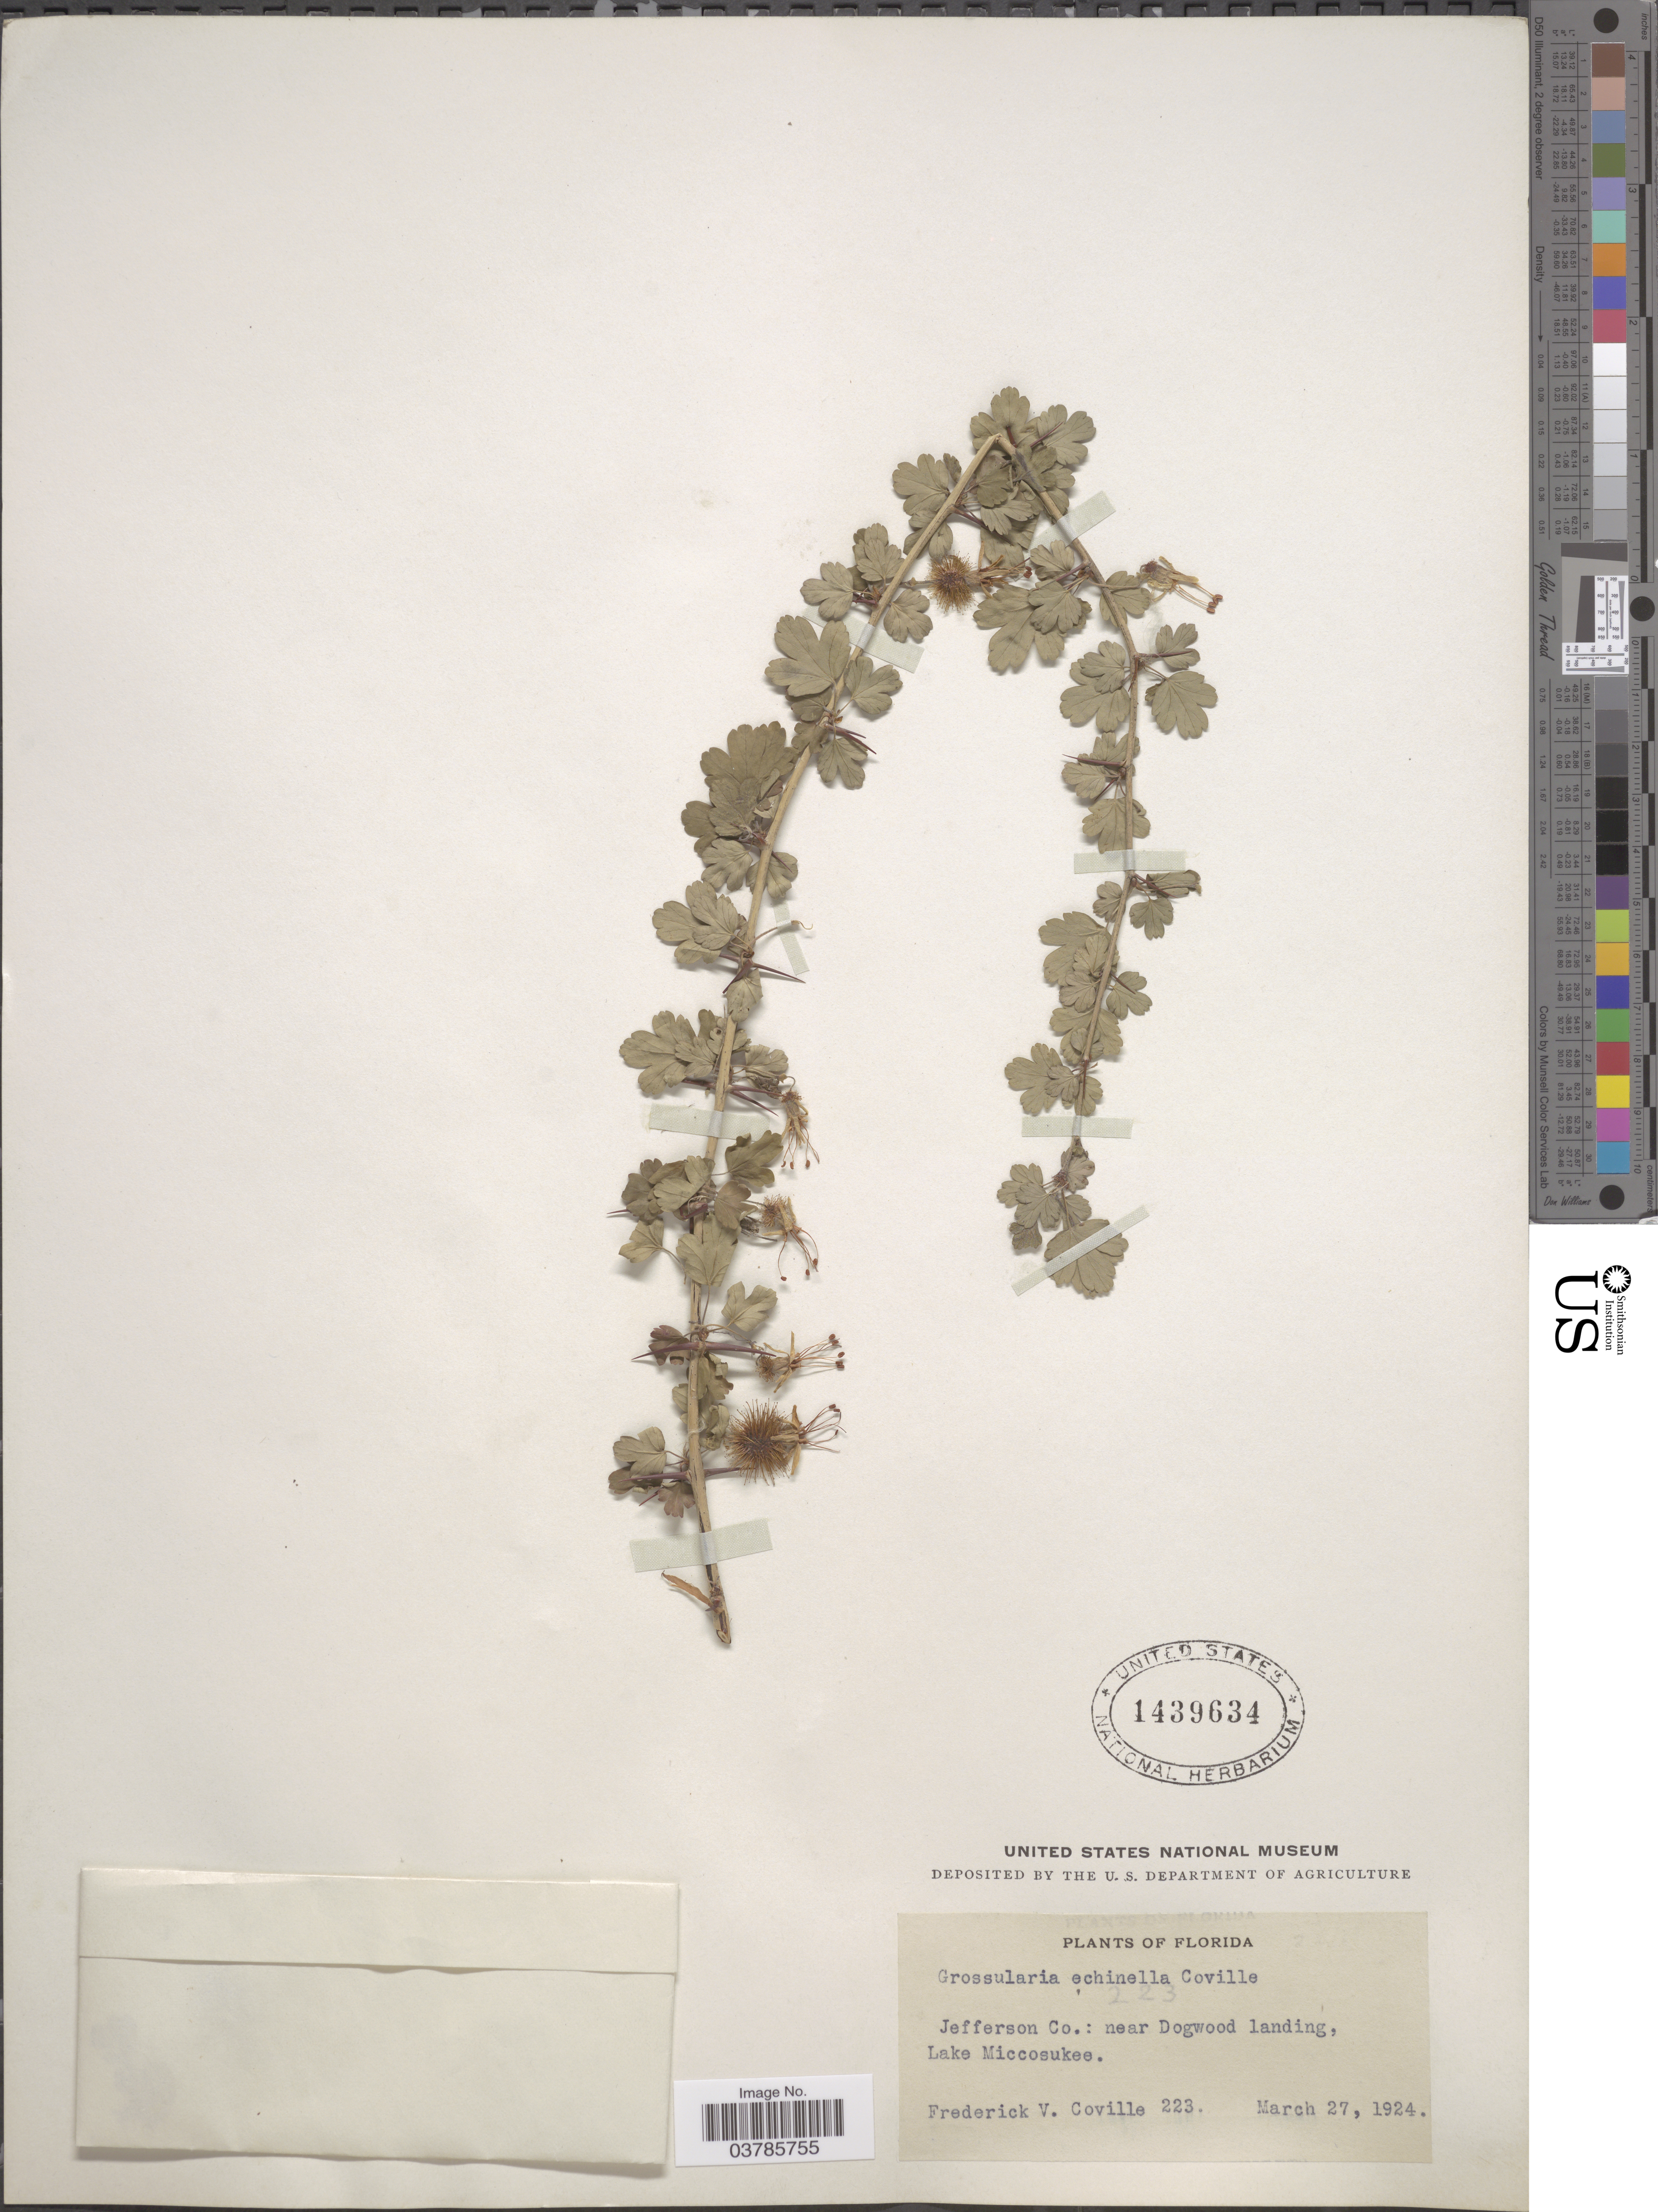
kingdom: Plantae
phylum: Tracheophyta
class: Magnoliopsida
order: Saxifragales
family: Grossulariaceae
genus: Ribes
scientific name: Ribes echinellum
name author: (Coville) Rehder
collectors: F. V. Coville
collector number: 223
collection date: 1924-03-27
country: United States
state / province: Florida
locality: Jefferson Co: near Dogwood landing, Lake Miccosukee.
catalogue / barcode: US 1439634